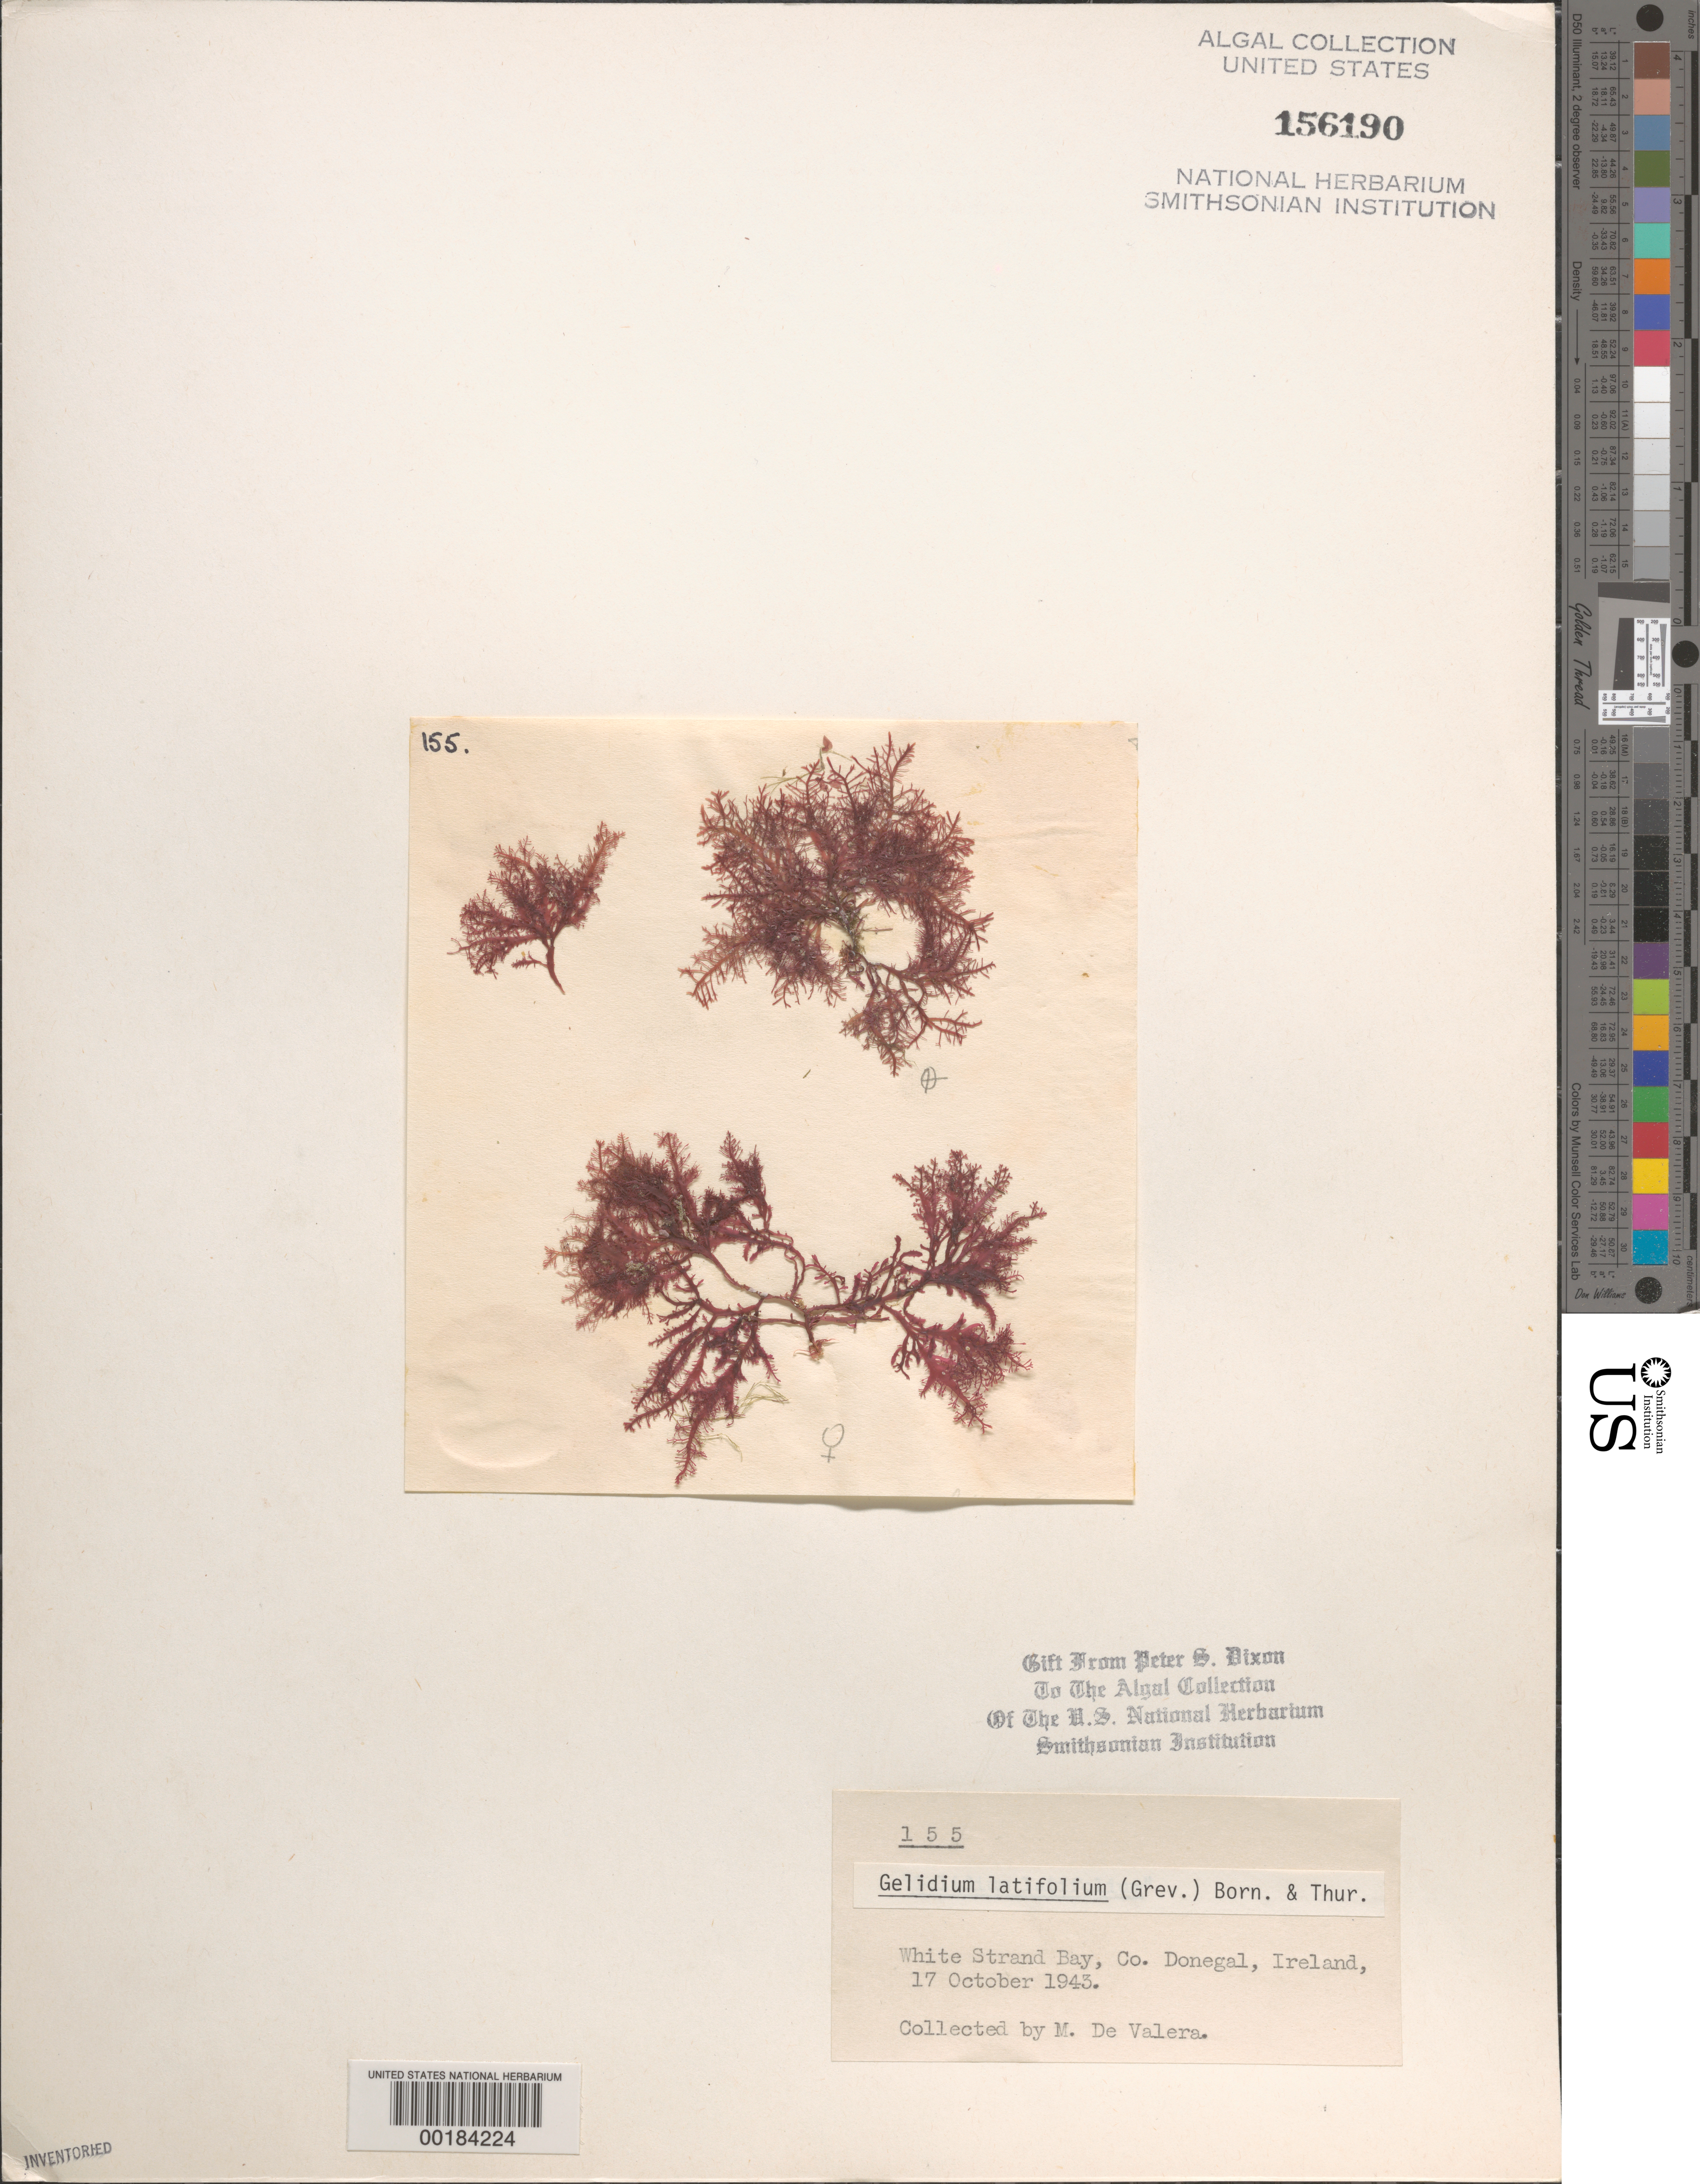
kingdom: Plantae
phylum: Rhodophyta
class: Florideophyceae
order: Gelidiales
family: Gelidiaceae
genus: Gelidium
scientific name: Gelidium spinosum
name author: (S.G. Gmel.) P.C. Silva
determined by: Algae name updating Project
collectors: M. De Valera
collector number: PSD 155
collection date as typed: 17 Oct 1943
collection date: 1943-10-17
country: Ireland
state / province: Ulster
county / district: Donegal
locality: White Strand Bay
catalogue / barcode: US 156190